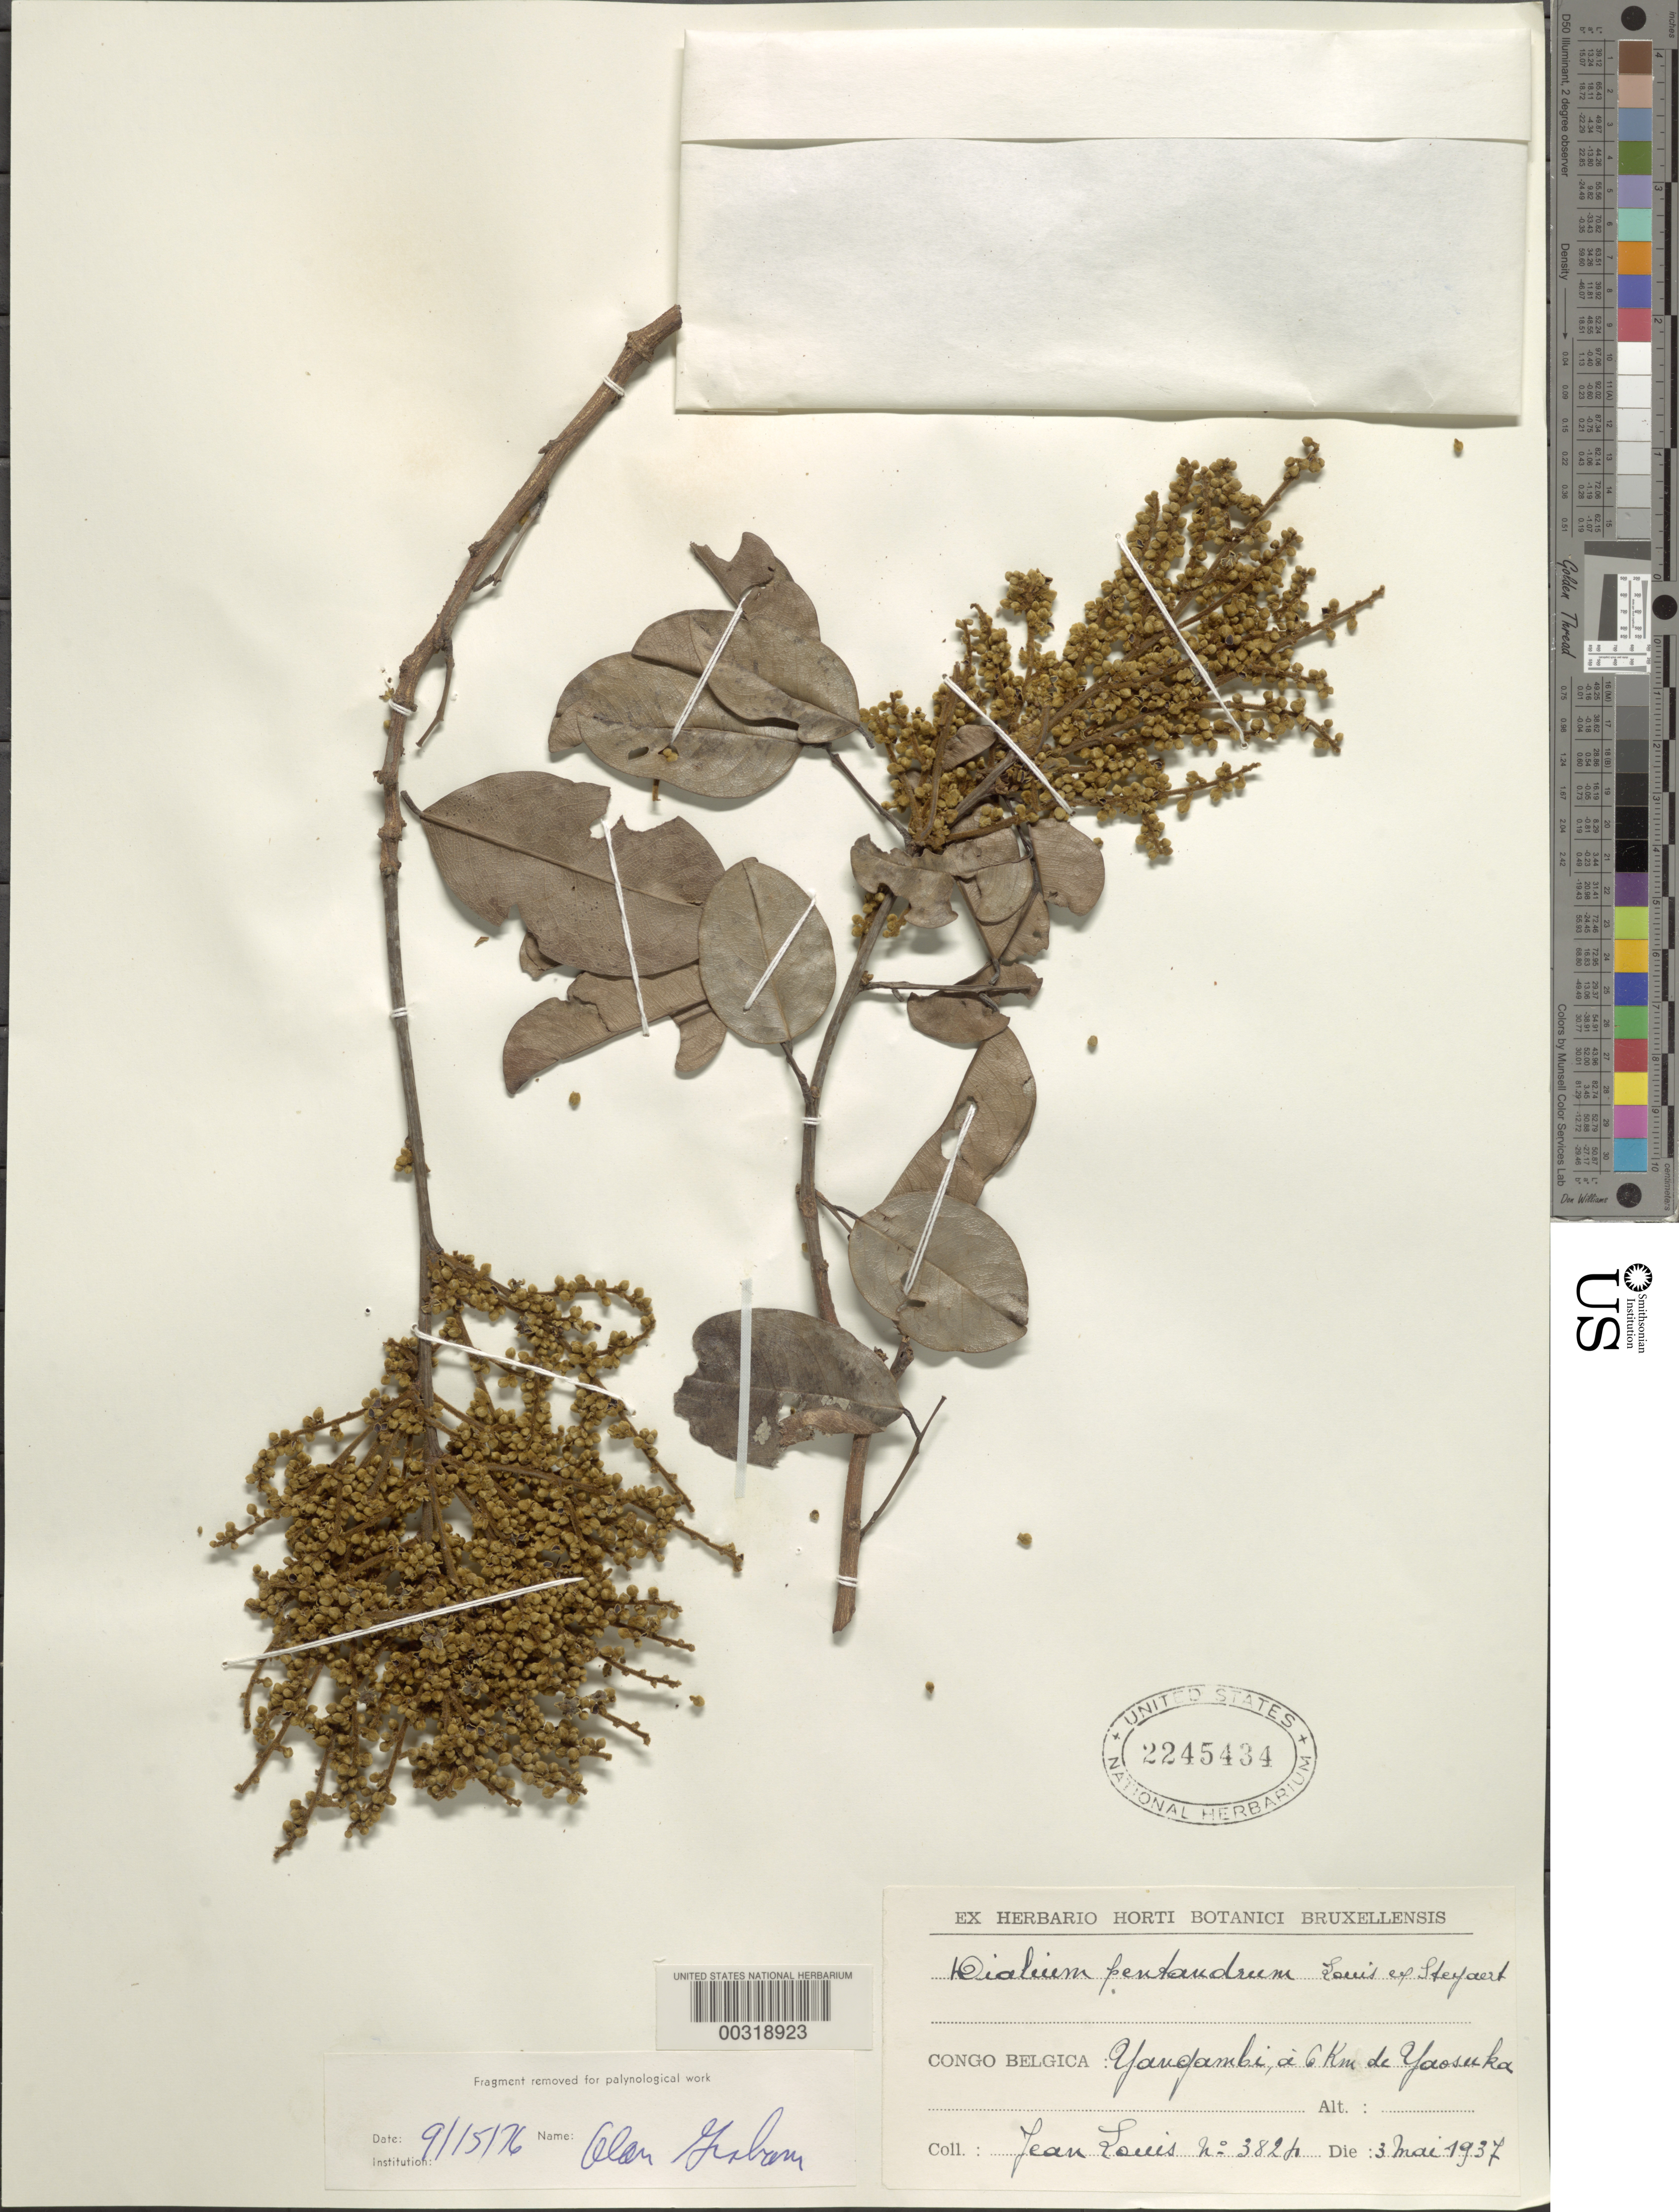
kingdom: Plantae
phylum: Tracheophyta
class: Magnoliopsida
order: Fabales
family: Fabaceae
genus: Dialium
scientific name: Dialium pentandrum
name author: Louis ex Steyaert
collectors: J. Louis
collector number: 3824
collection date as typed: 03 May 1937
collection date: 1937-05-03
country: Congo, Democratic Republic of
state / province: Tshopo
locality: Yangambi, 6 km n of yaosuka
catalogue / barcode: US 2245434